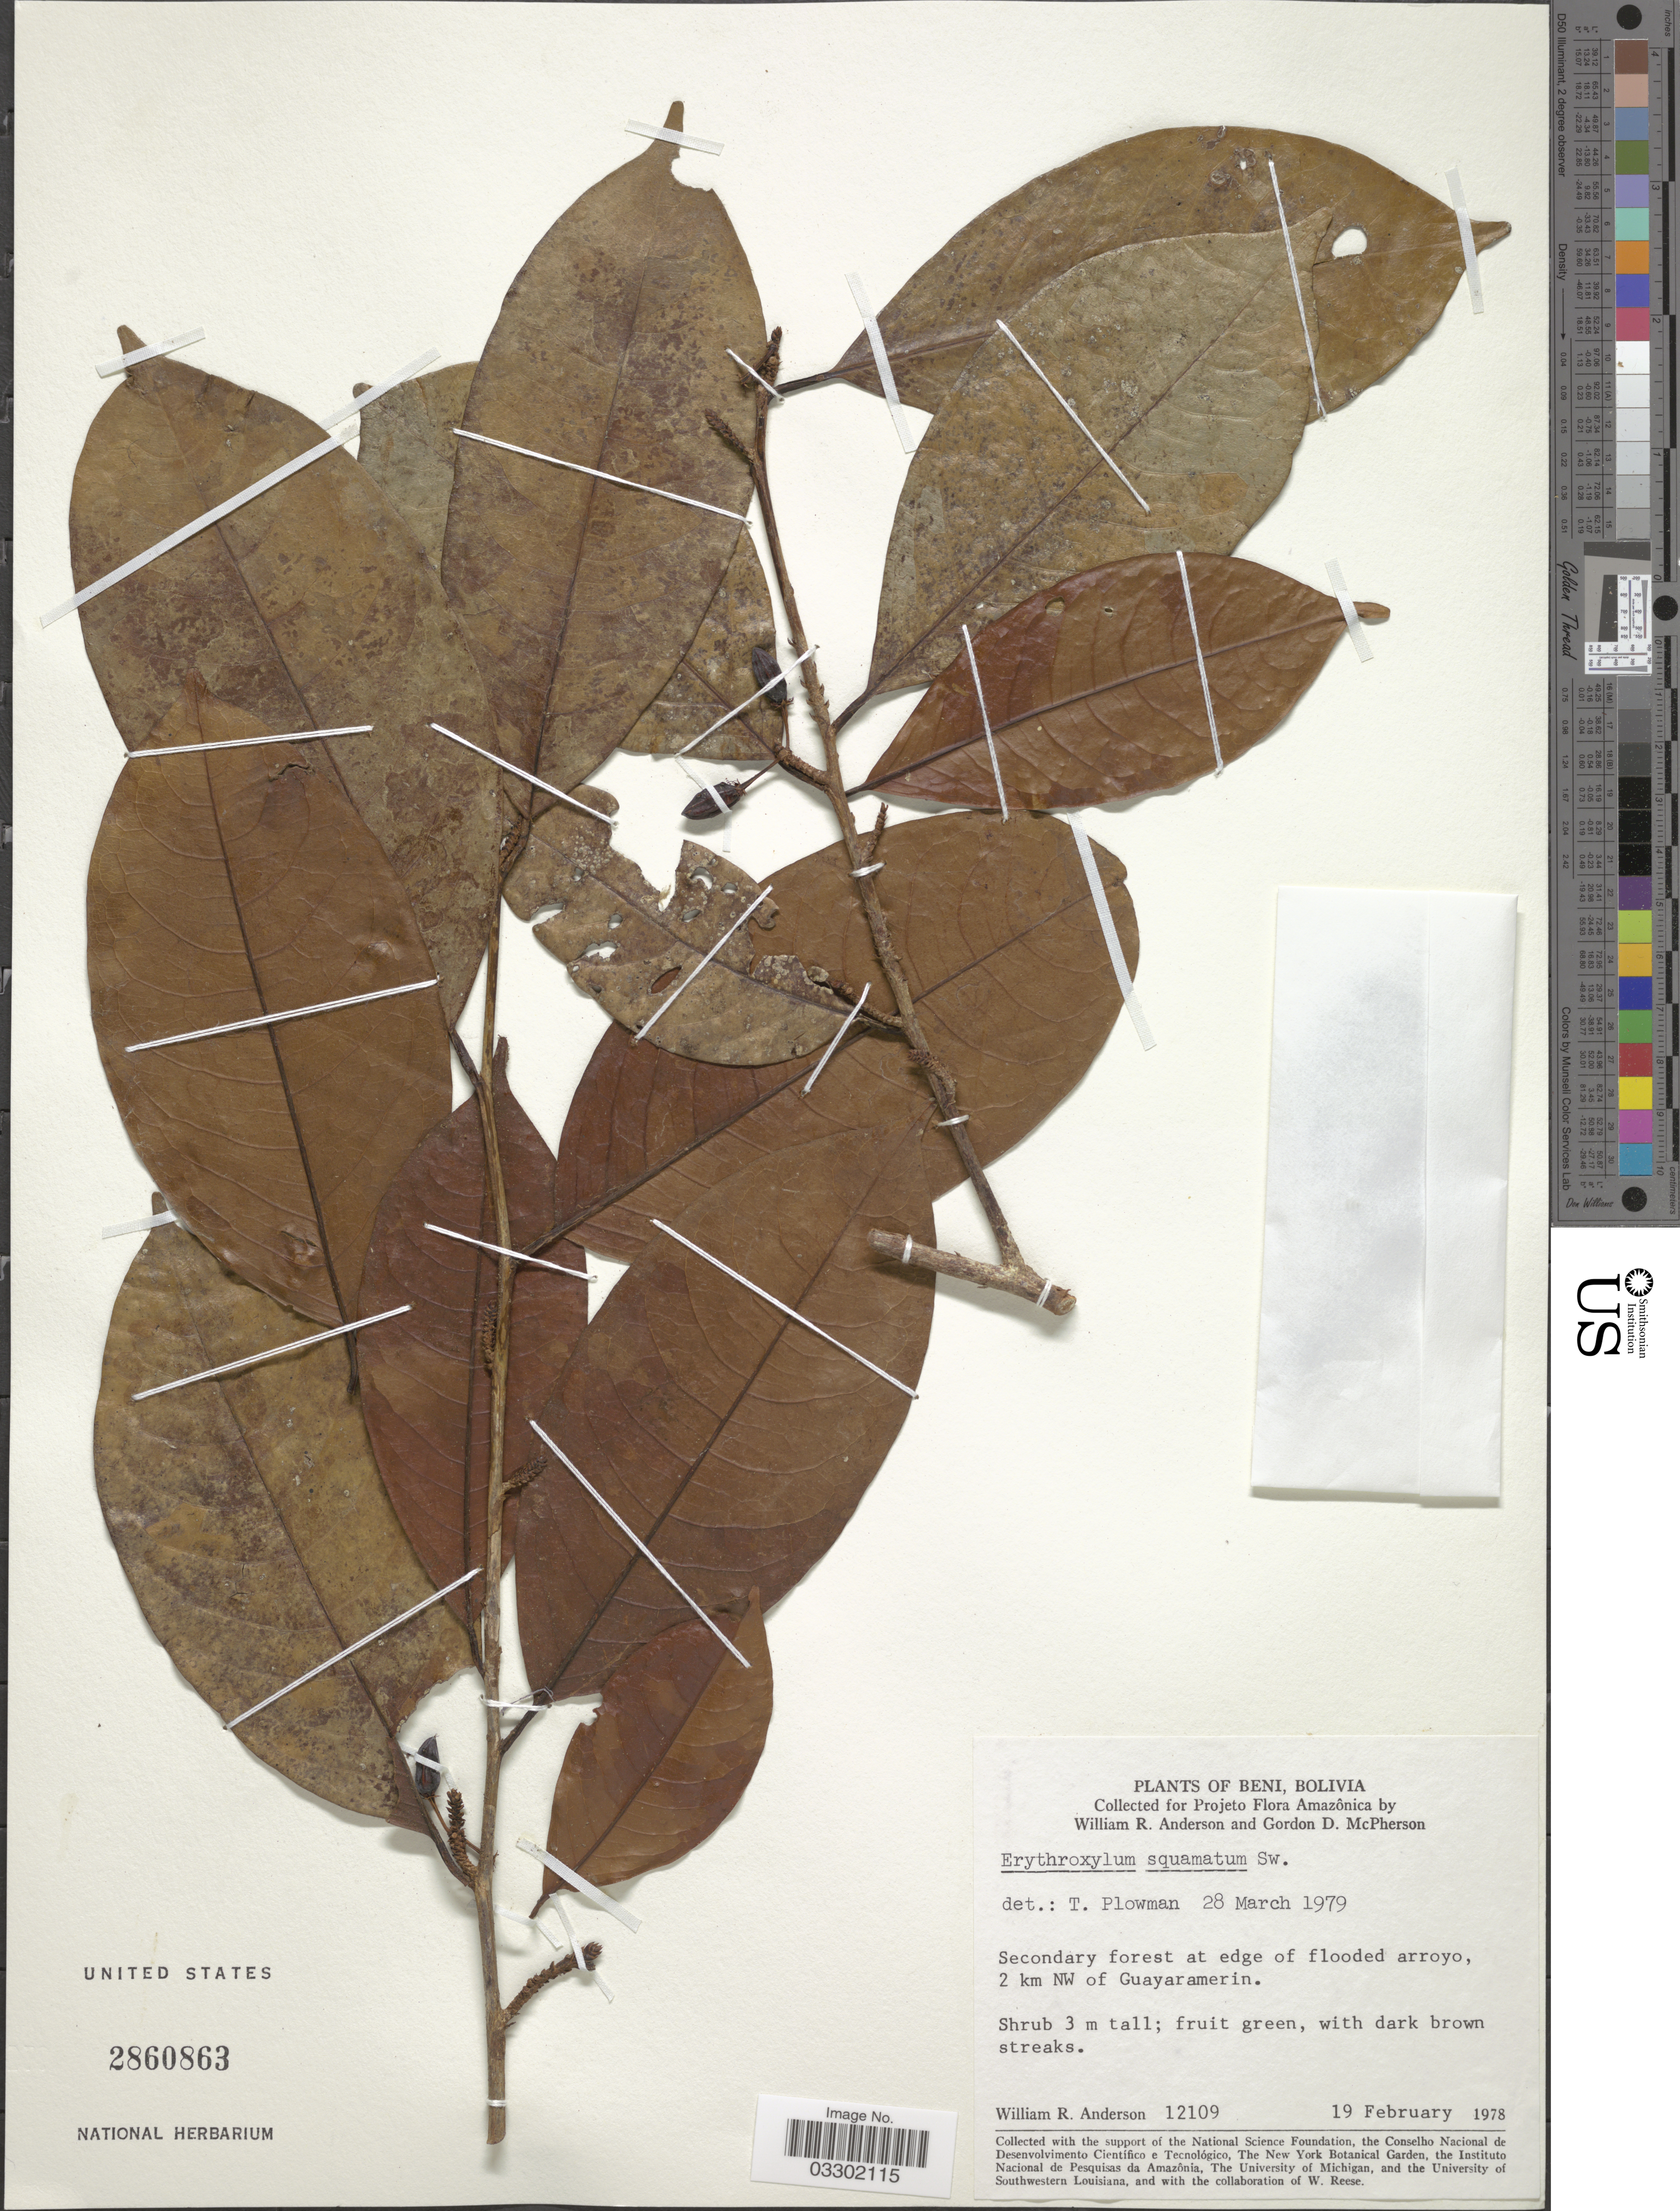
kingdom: Plantae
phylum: Tracheophyta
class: Magnoliopsida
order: Malpighiales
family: Erythroxylaceae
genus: Erythroxylum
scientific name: Erythroxylum squamatum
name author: Sw.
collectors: W. R. Anderson & G. D. McPherson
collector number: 12109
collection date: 1978-02-19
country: Bolivia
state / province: Beni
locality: Secondary forest at edge of flooded arroyo, 2 km NW of Guayaramerin.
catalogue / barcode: US 2860863